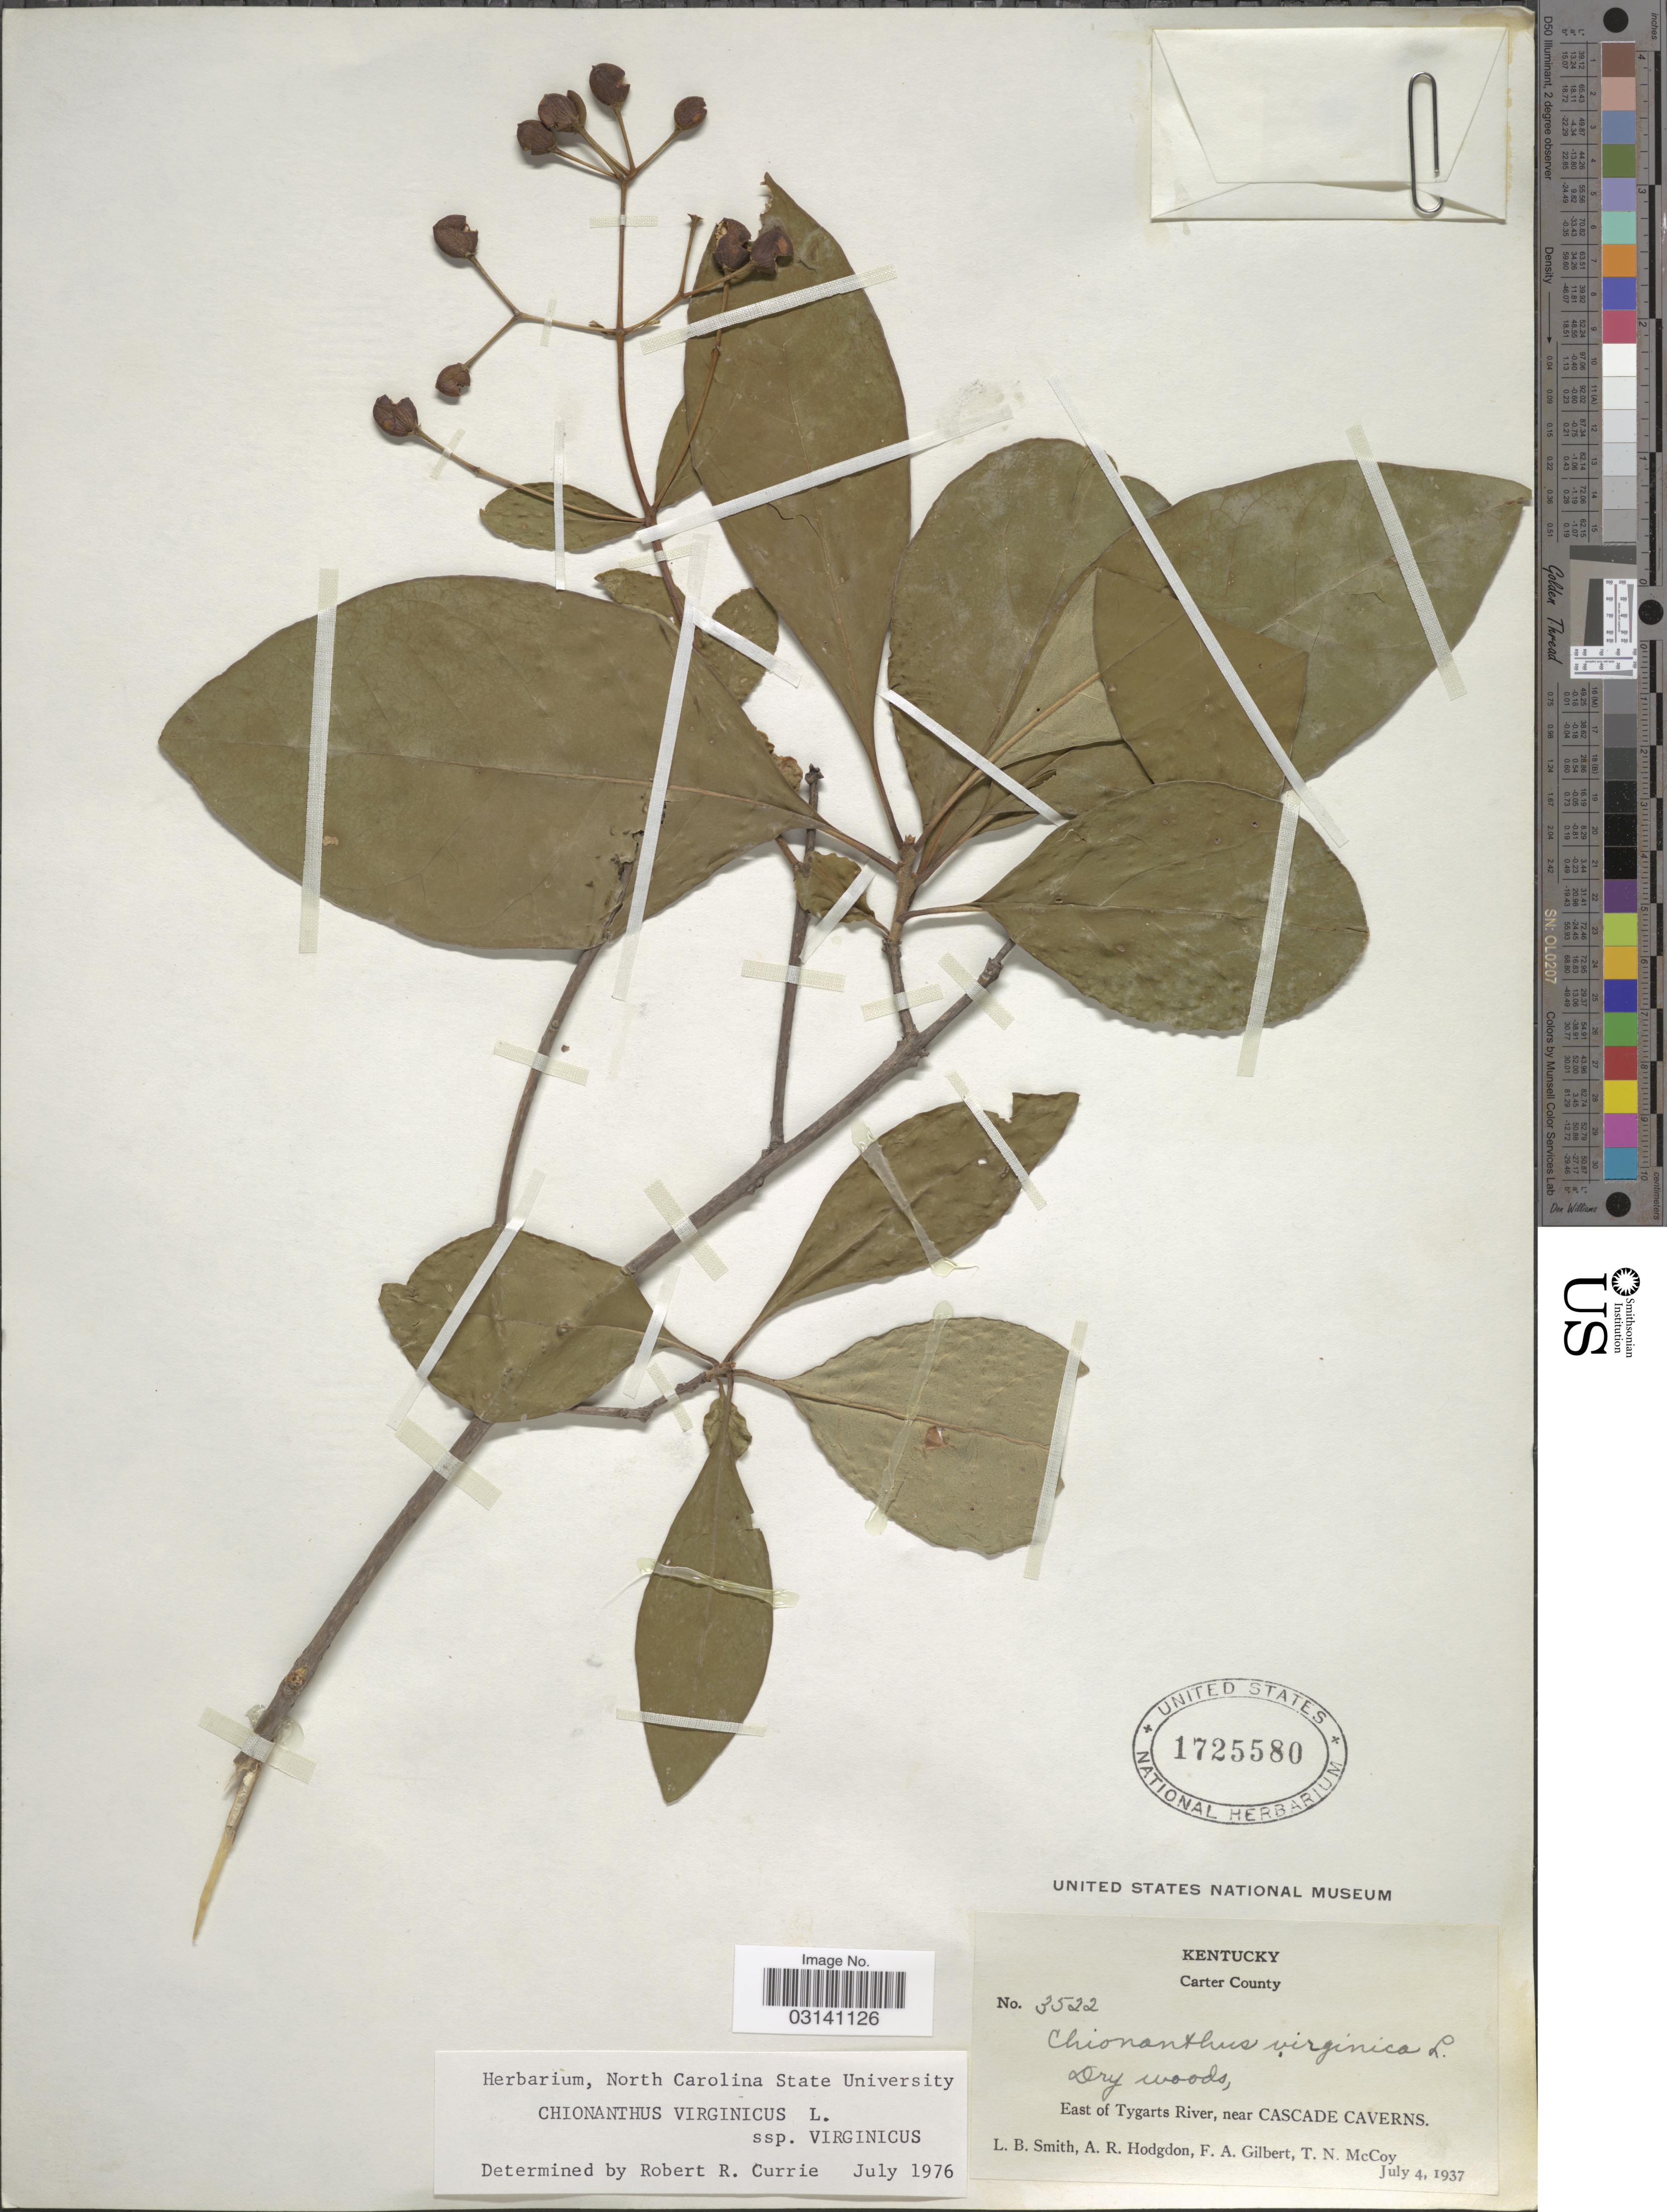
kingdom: Plantae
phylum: Tracheophyta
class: Magnoliopsida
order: Lamiales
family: Oleaceae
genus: Chionanthus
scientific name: Chionanthus virginicus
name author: L.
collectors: L. Smith, A. R. Hodgdon, F. A. Gilbert & T. N. McCoy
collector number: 3522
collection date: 1937-07-04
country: United States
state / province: Kentucky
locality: Carter County. East of Tygarts River, near Cascade Caverns.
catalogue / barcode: US 1725580